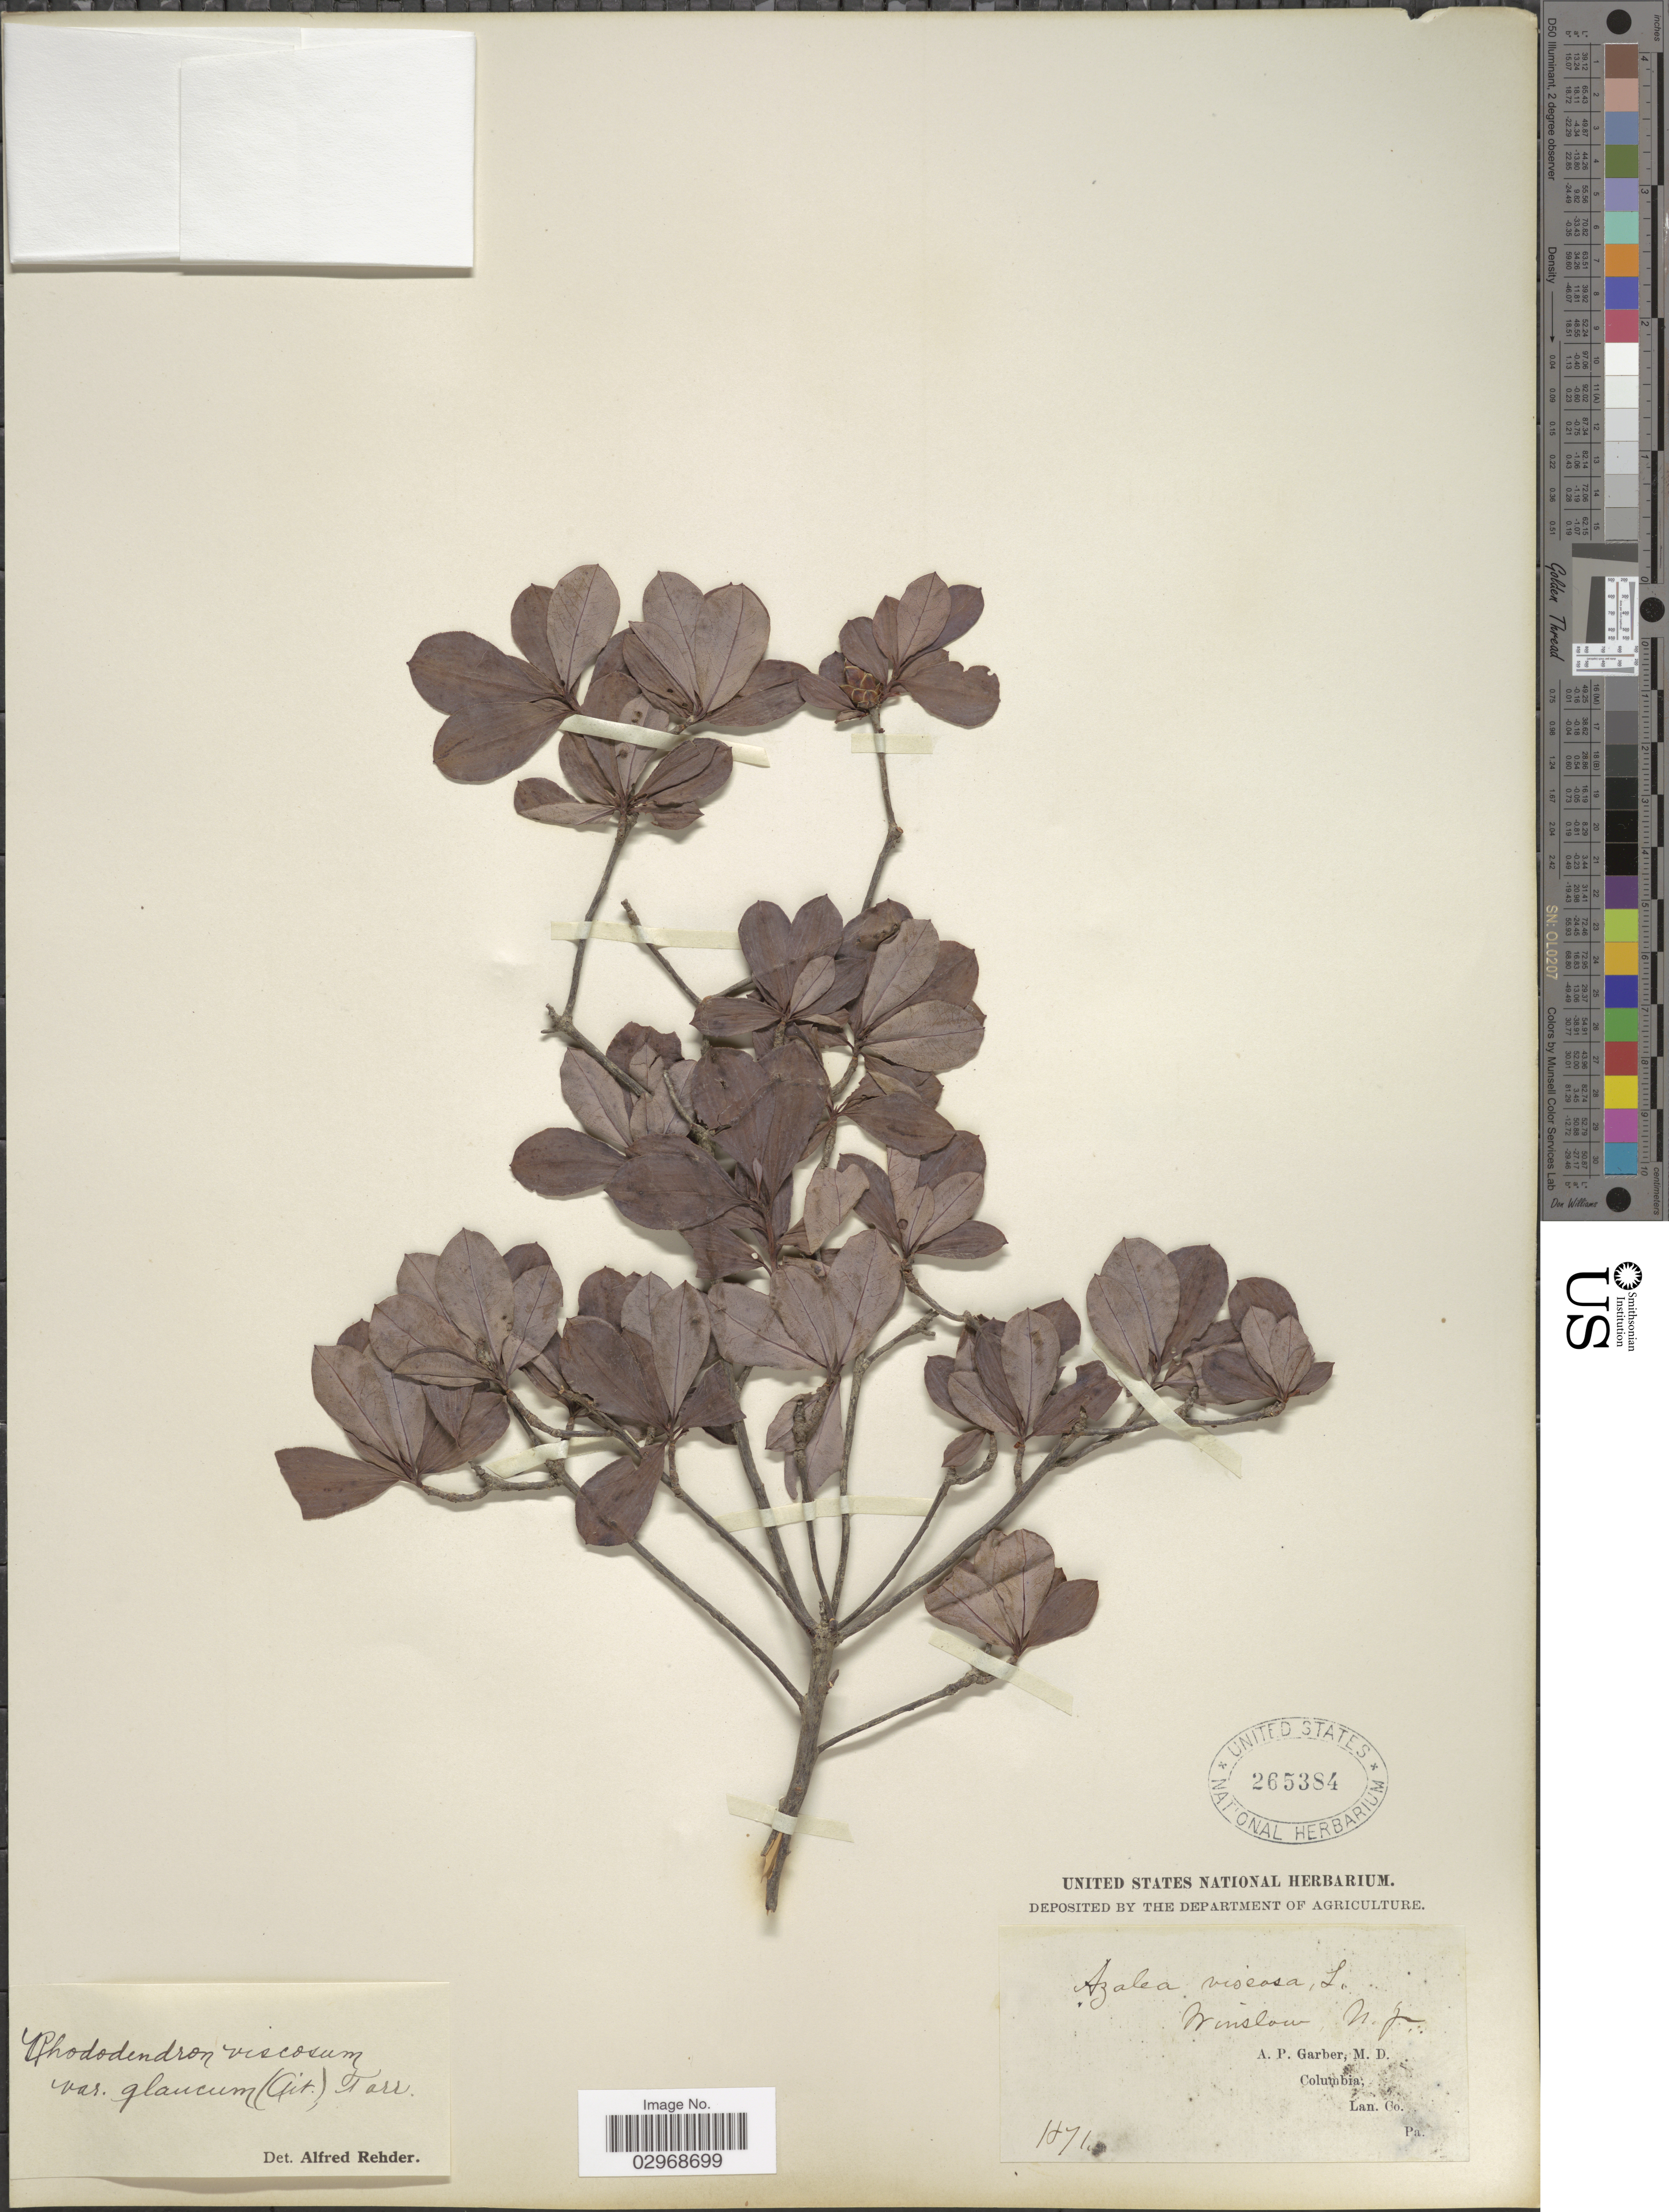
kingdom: Plantae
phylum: Tracheophyta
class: Magnoliopsida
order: Ericales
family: Ericaceae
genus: Rhododendron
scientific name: Rhododendron viscosum var. glaucum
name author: (Aiton) Torr.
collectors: A. P. Garber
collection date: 1871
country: United States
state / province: Pennsylvania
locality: Lan Co., Pa.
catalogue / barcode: US 265384